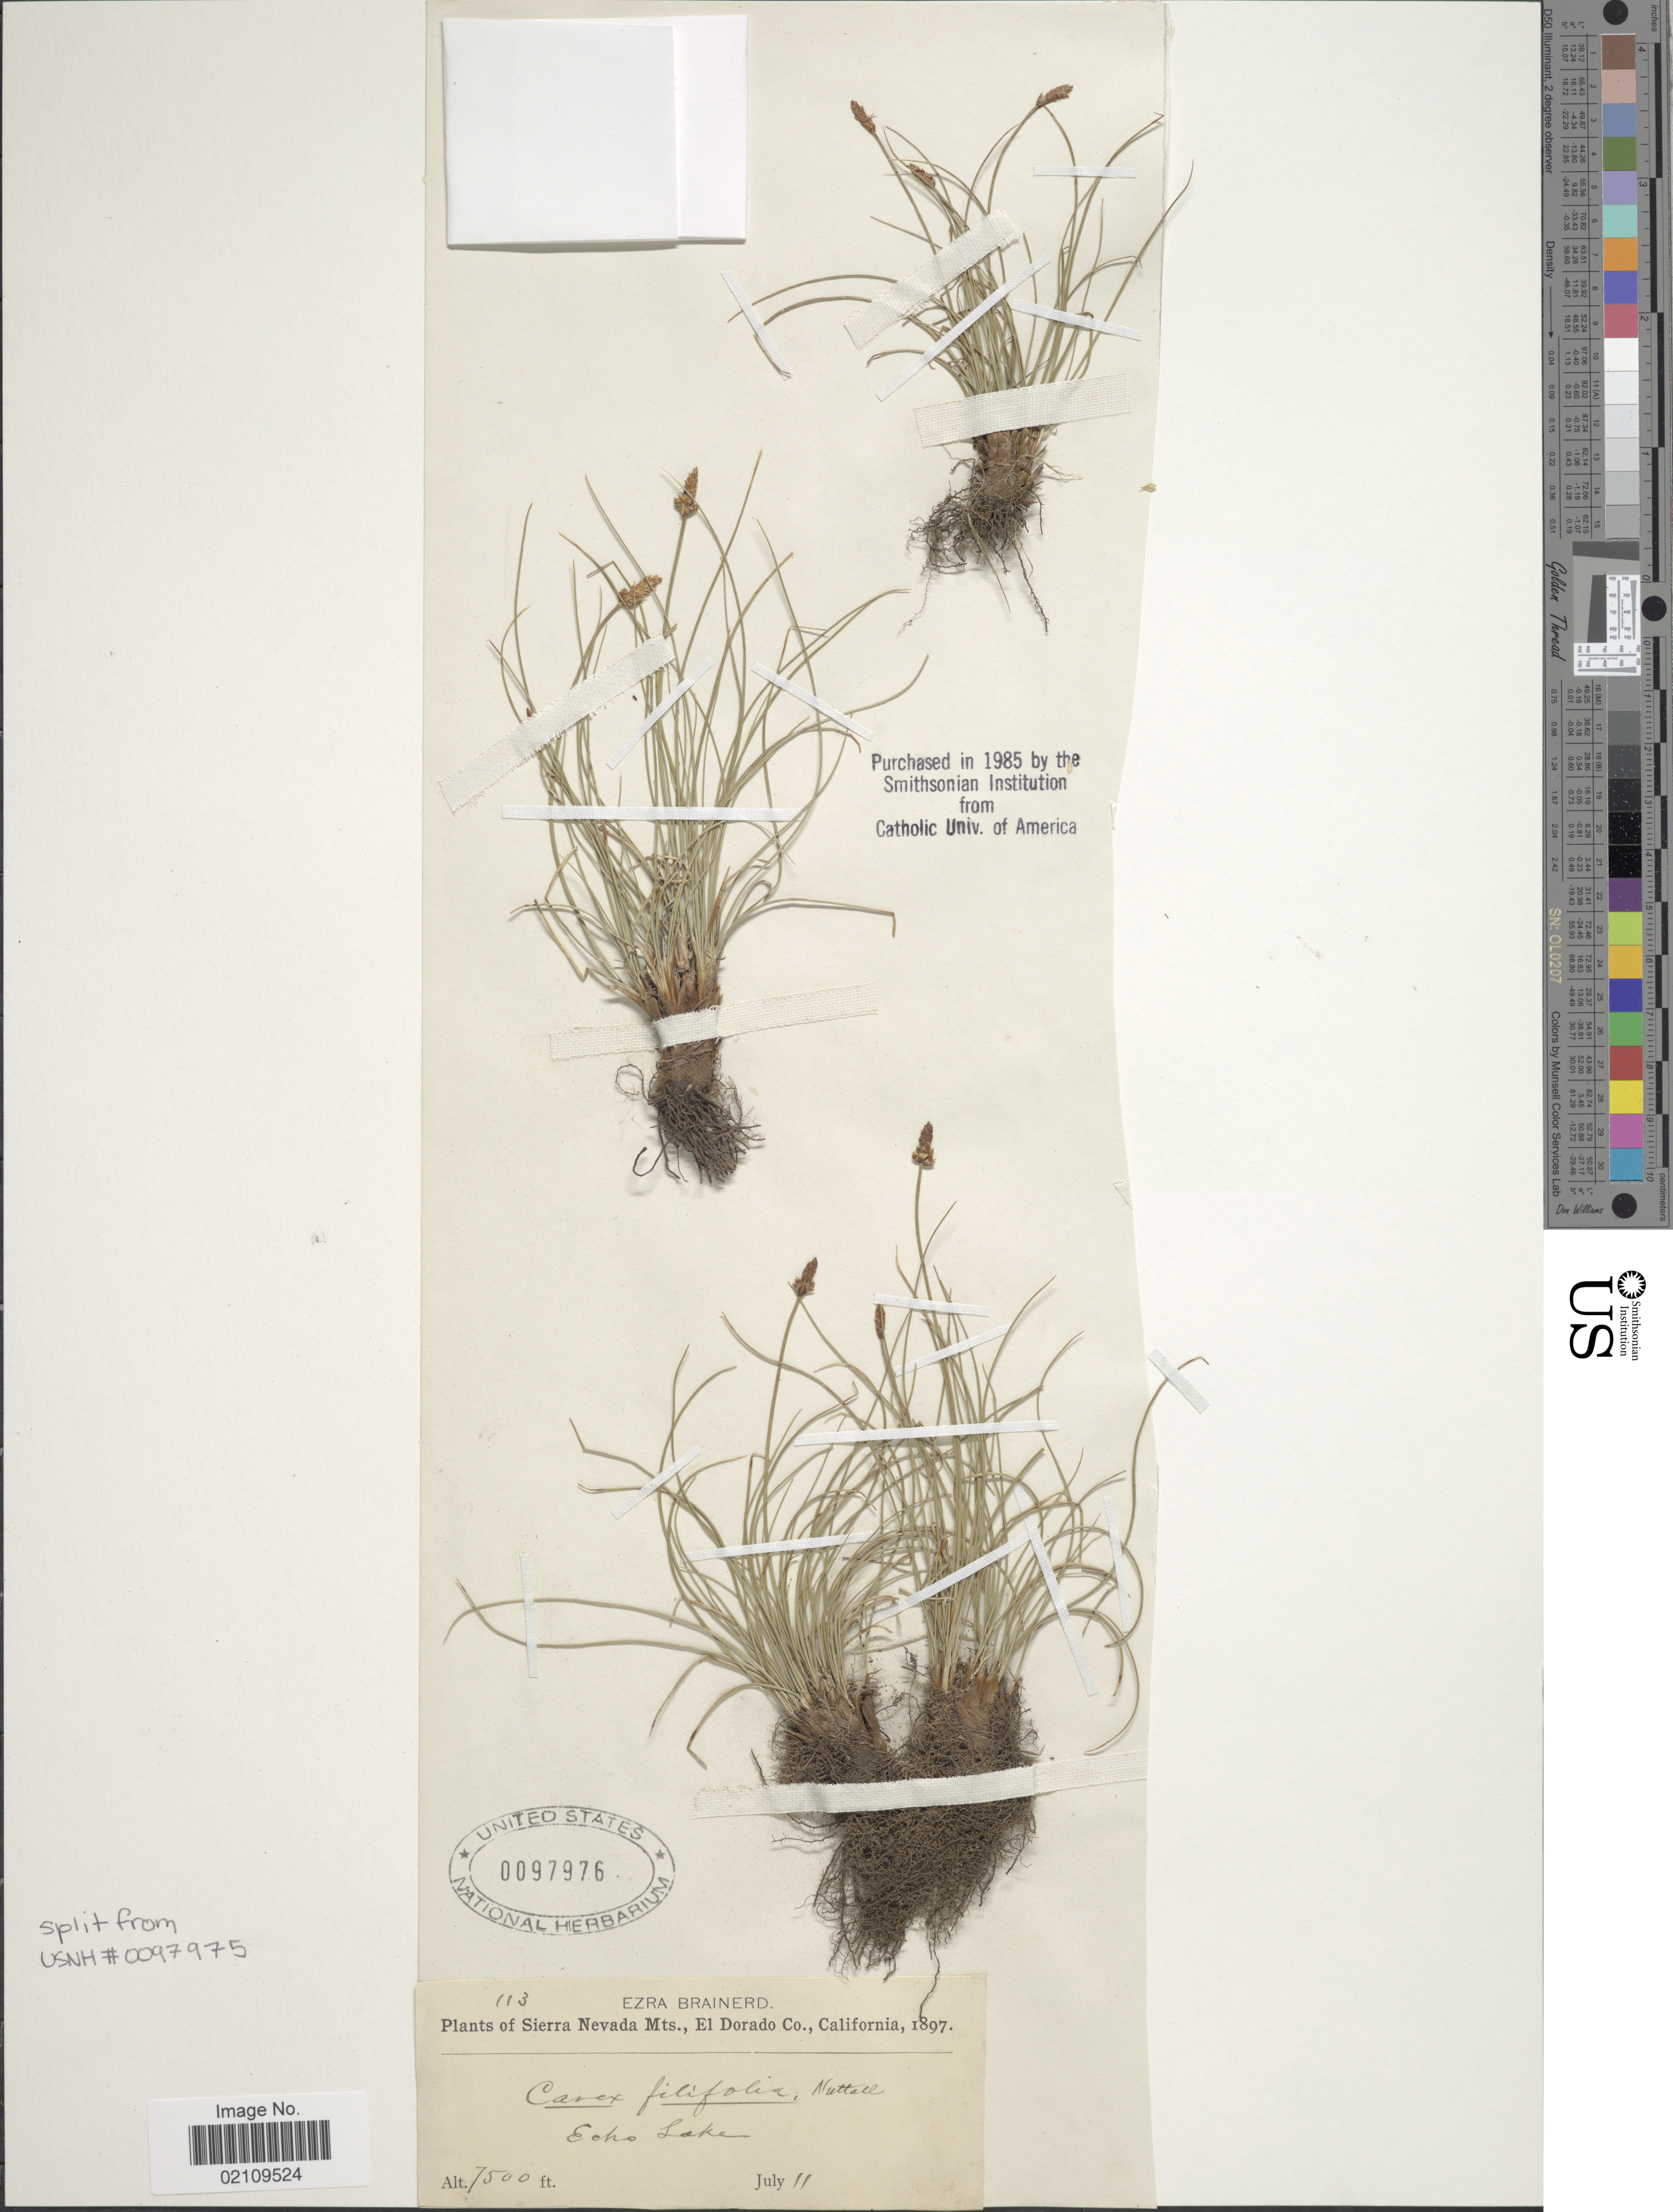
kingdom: Plantae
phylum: Tracheophyta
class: Liliopsida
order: Poales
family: Cyperaceae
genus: Carex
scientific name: Carex filifolia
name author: Nutt.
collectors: E. Brainerd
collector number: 113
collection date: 1897-07-11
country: United States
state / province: California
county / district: El Dorado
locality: Sierra Nevada Mts., El Dorado, Echo Lake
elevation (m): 2286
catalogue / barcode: US 97976